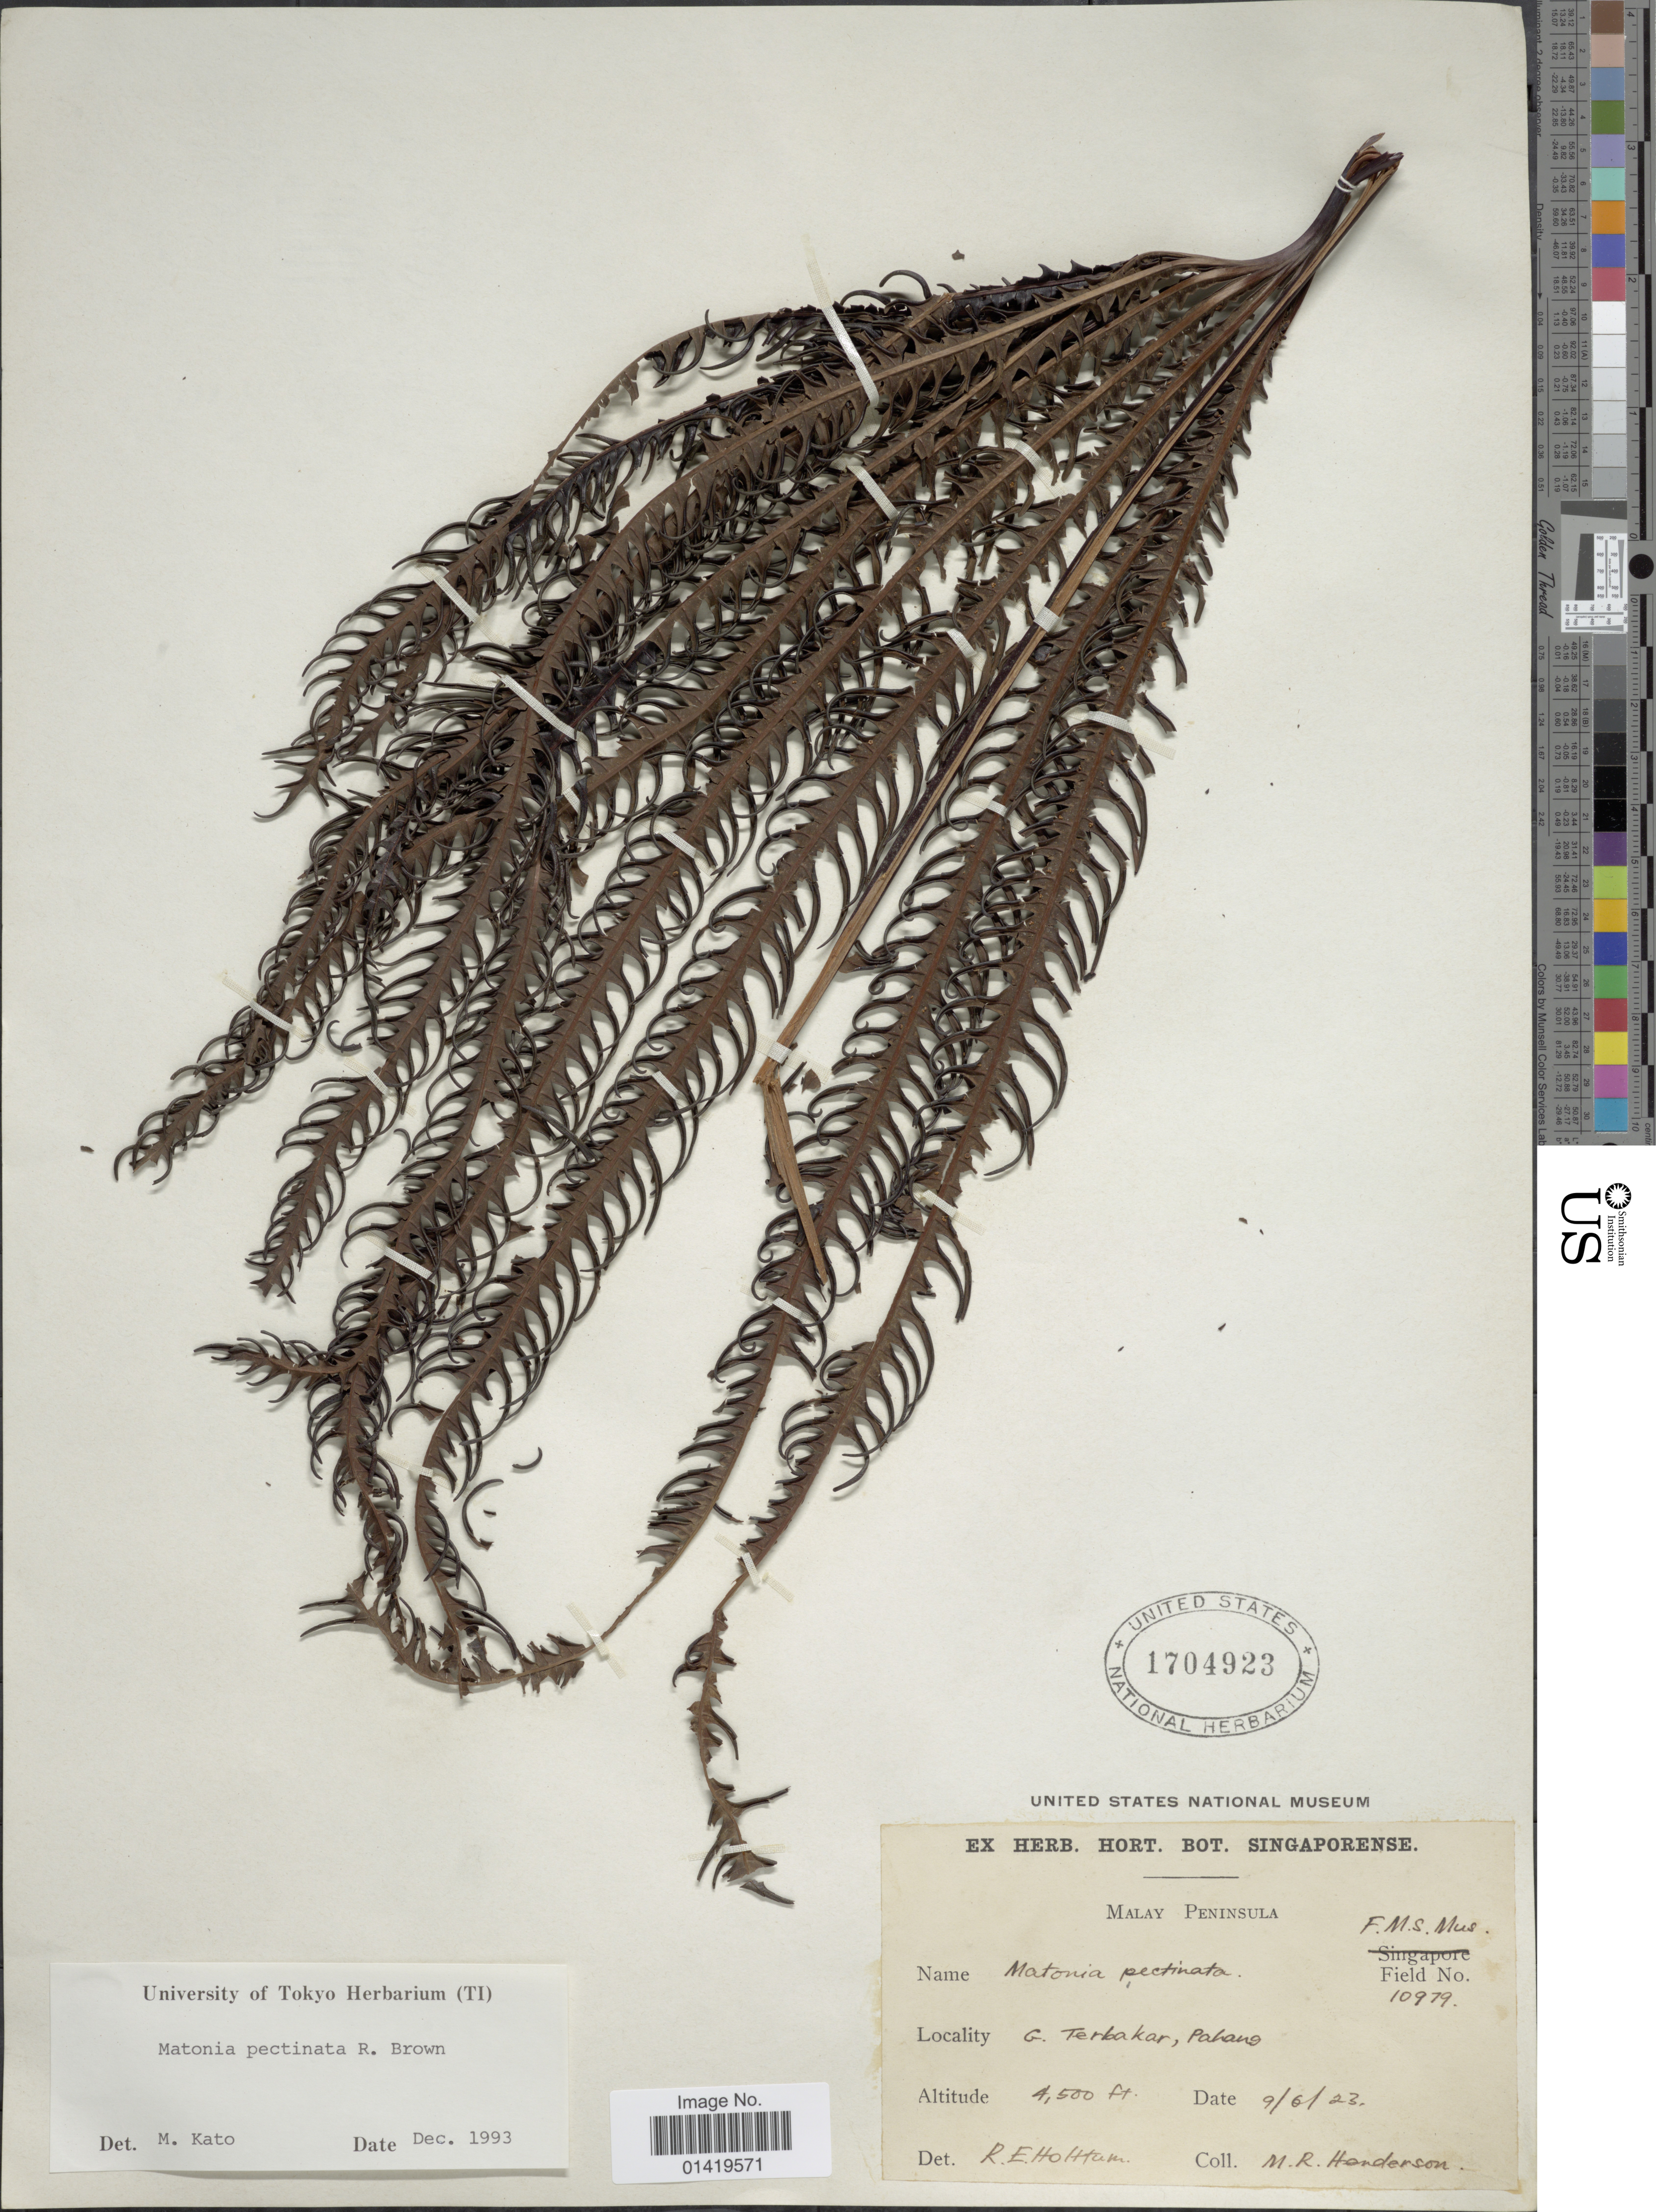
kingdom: Plantae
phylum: Tracheophyta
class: Polypodiopsida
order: Gleicheniales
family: Matoniaceae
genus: Matonia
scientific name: Matonia pectinata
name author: R. Br.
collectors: M. Henderson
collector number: FMS Mus Field10979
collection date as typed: Transcribed d/m/y: 9/6/23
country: Malaysia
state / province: Pahang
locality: Malay Peninsula .G. Terbakar, Pahang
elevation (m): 1372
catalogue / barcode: US 1704923